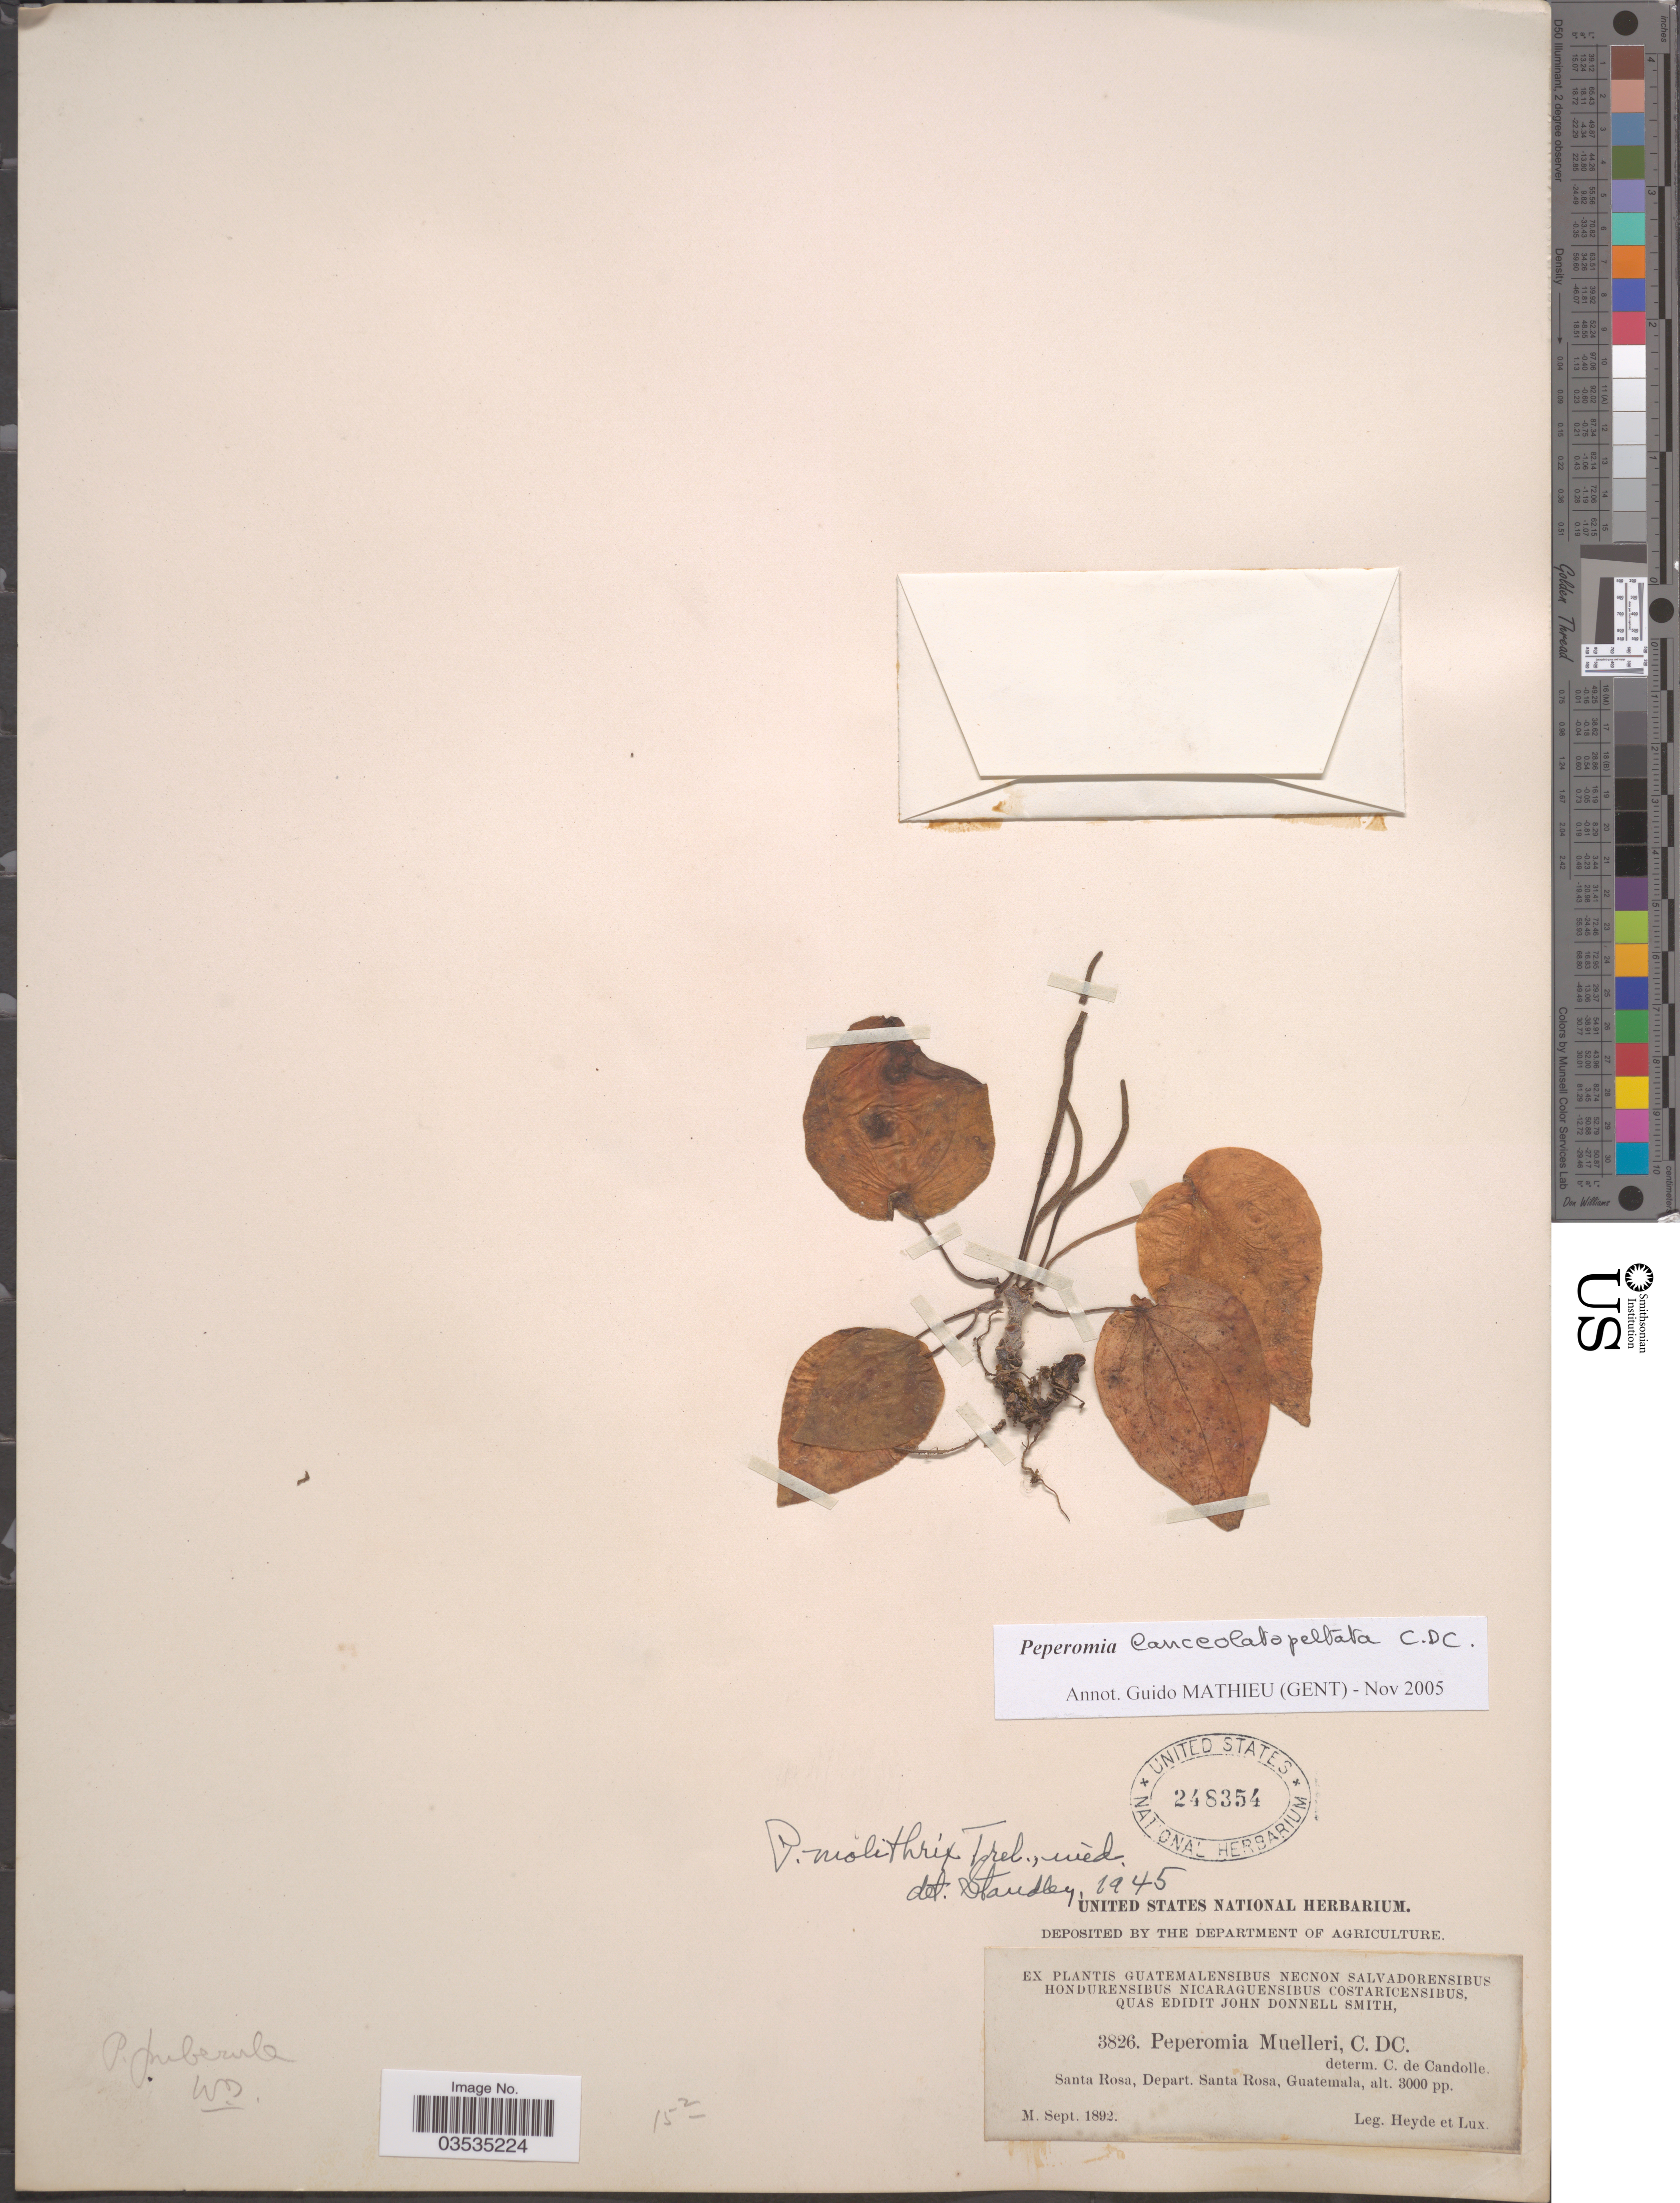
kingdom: Plantae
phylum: Tracheophyta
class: Magnoliopsida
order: Piperales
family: Piperaceae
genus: Peperomia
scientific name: Peperomia lanceolatopeltata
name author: C. DC.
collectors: Heyde & Lux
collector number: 3826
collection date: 1892-09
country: Guatemala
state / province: Santa Rosa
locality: Santa Rosa, Depart. Santa Rosa.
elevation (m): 914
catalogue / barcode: US 248354